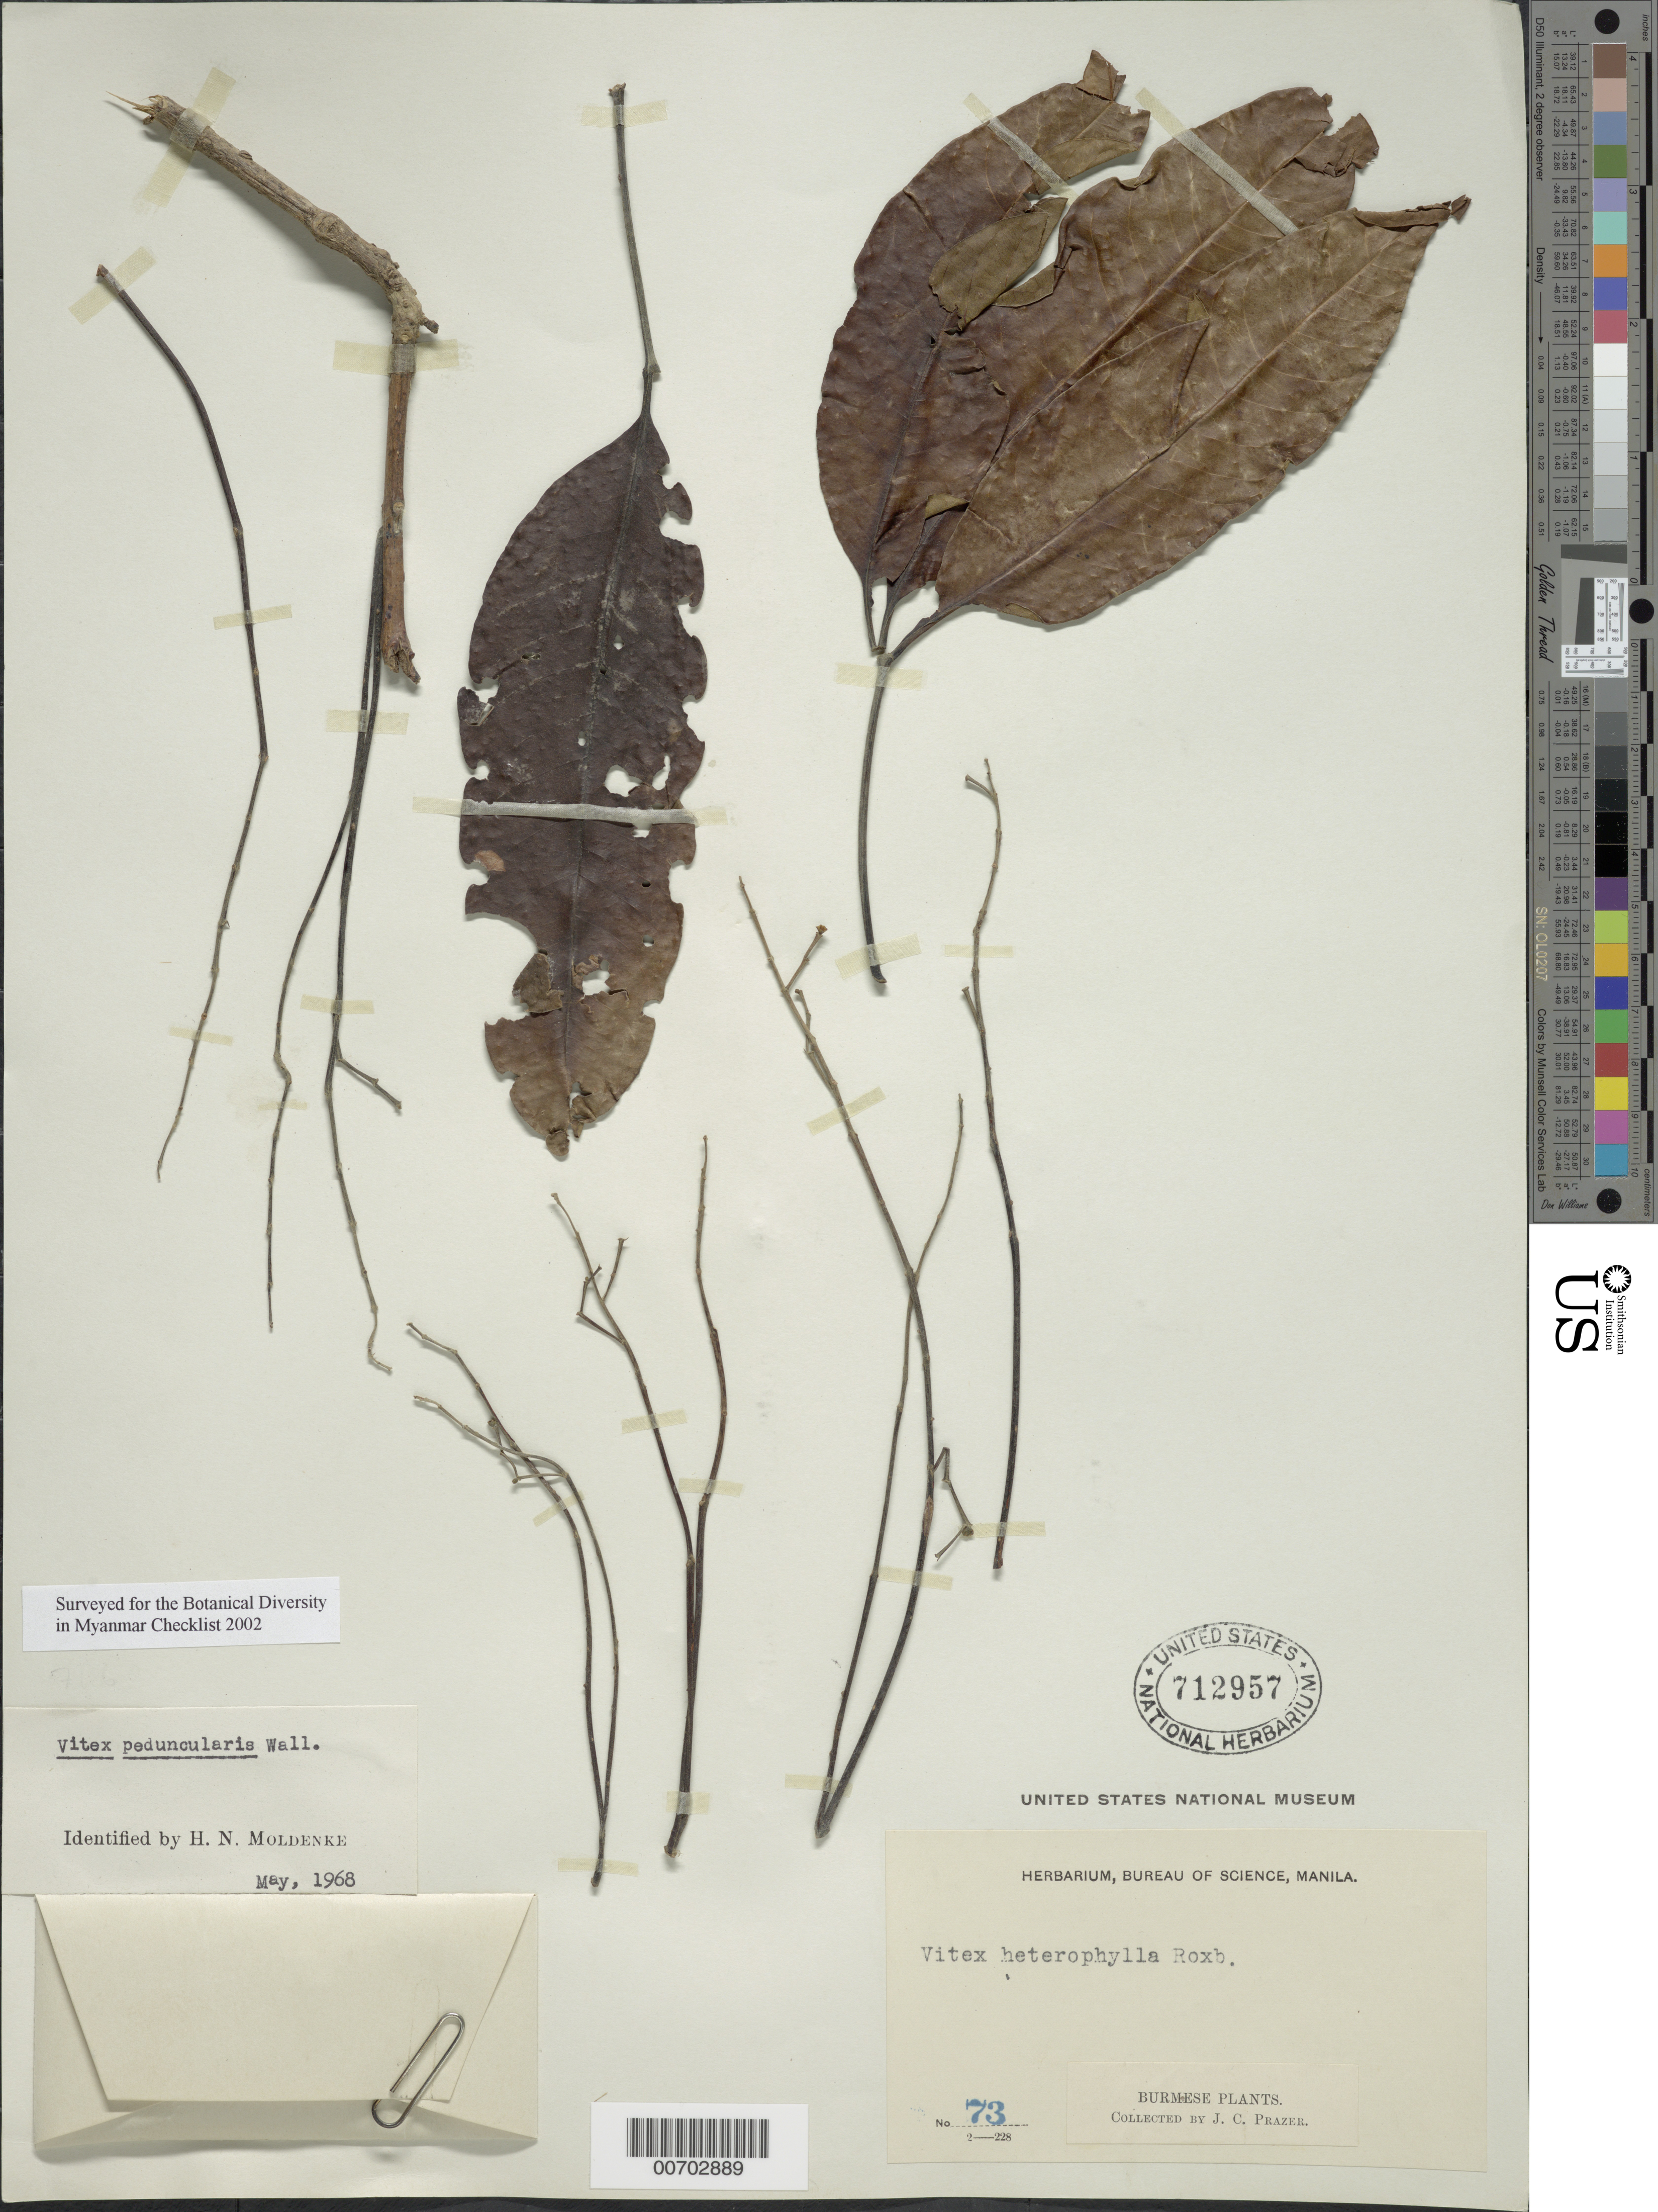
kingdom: Plantae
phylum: Tracheophyta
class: Magnoliopsida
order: Lamiales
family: Lamiaceae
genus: Vitex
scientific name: Vitex peduncularis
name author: Wall.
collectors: J. Prazer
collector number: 73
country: Myanmar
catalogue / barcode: US 712957